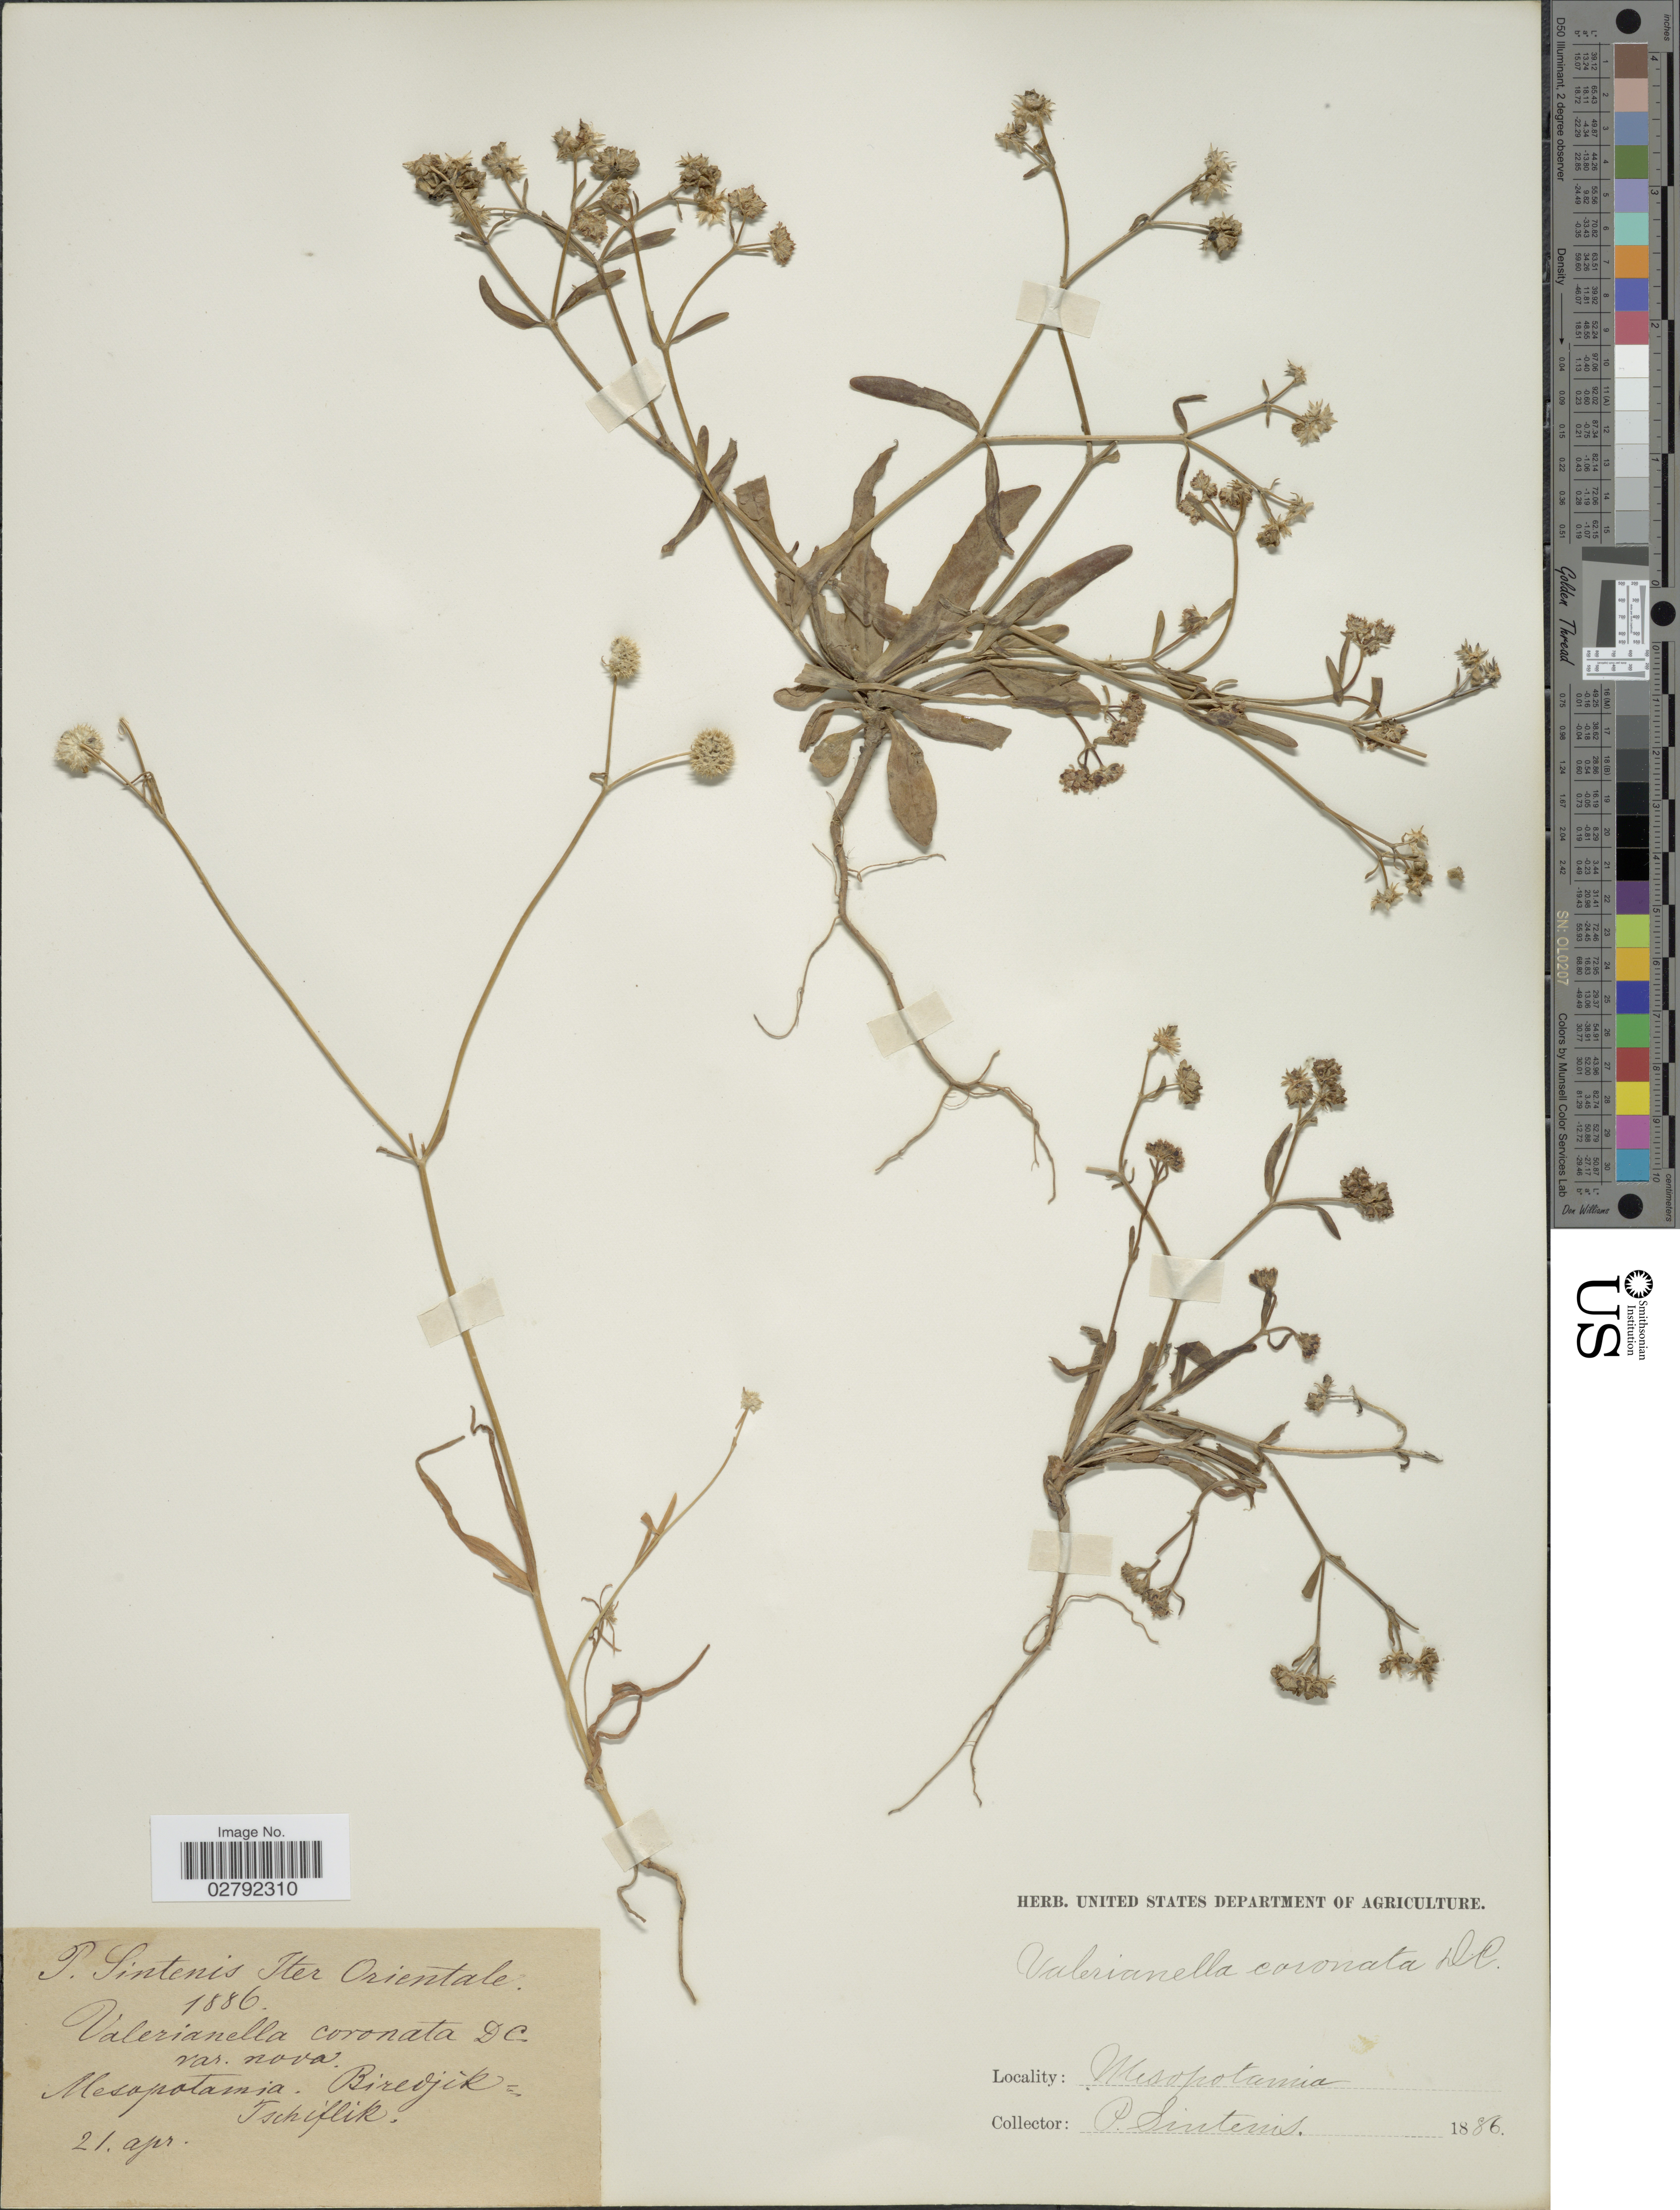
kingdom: Plantae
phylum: Tracheophyta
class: Magnoliopsida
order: Dipsacales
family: Caprifoliaceae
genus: Valerianella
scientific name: Valerianella coronata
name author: (L.) DC.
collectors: P. Sintenis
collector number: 409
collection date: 1888-04-21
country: Turkey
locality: Mesopotamia. Biredjik. Tschiflik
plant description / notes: This collection is part of Paul Sintenis' “Iter Orientale 1888” trip, and the collector number is 409.